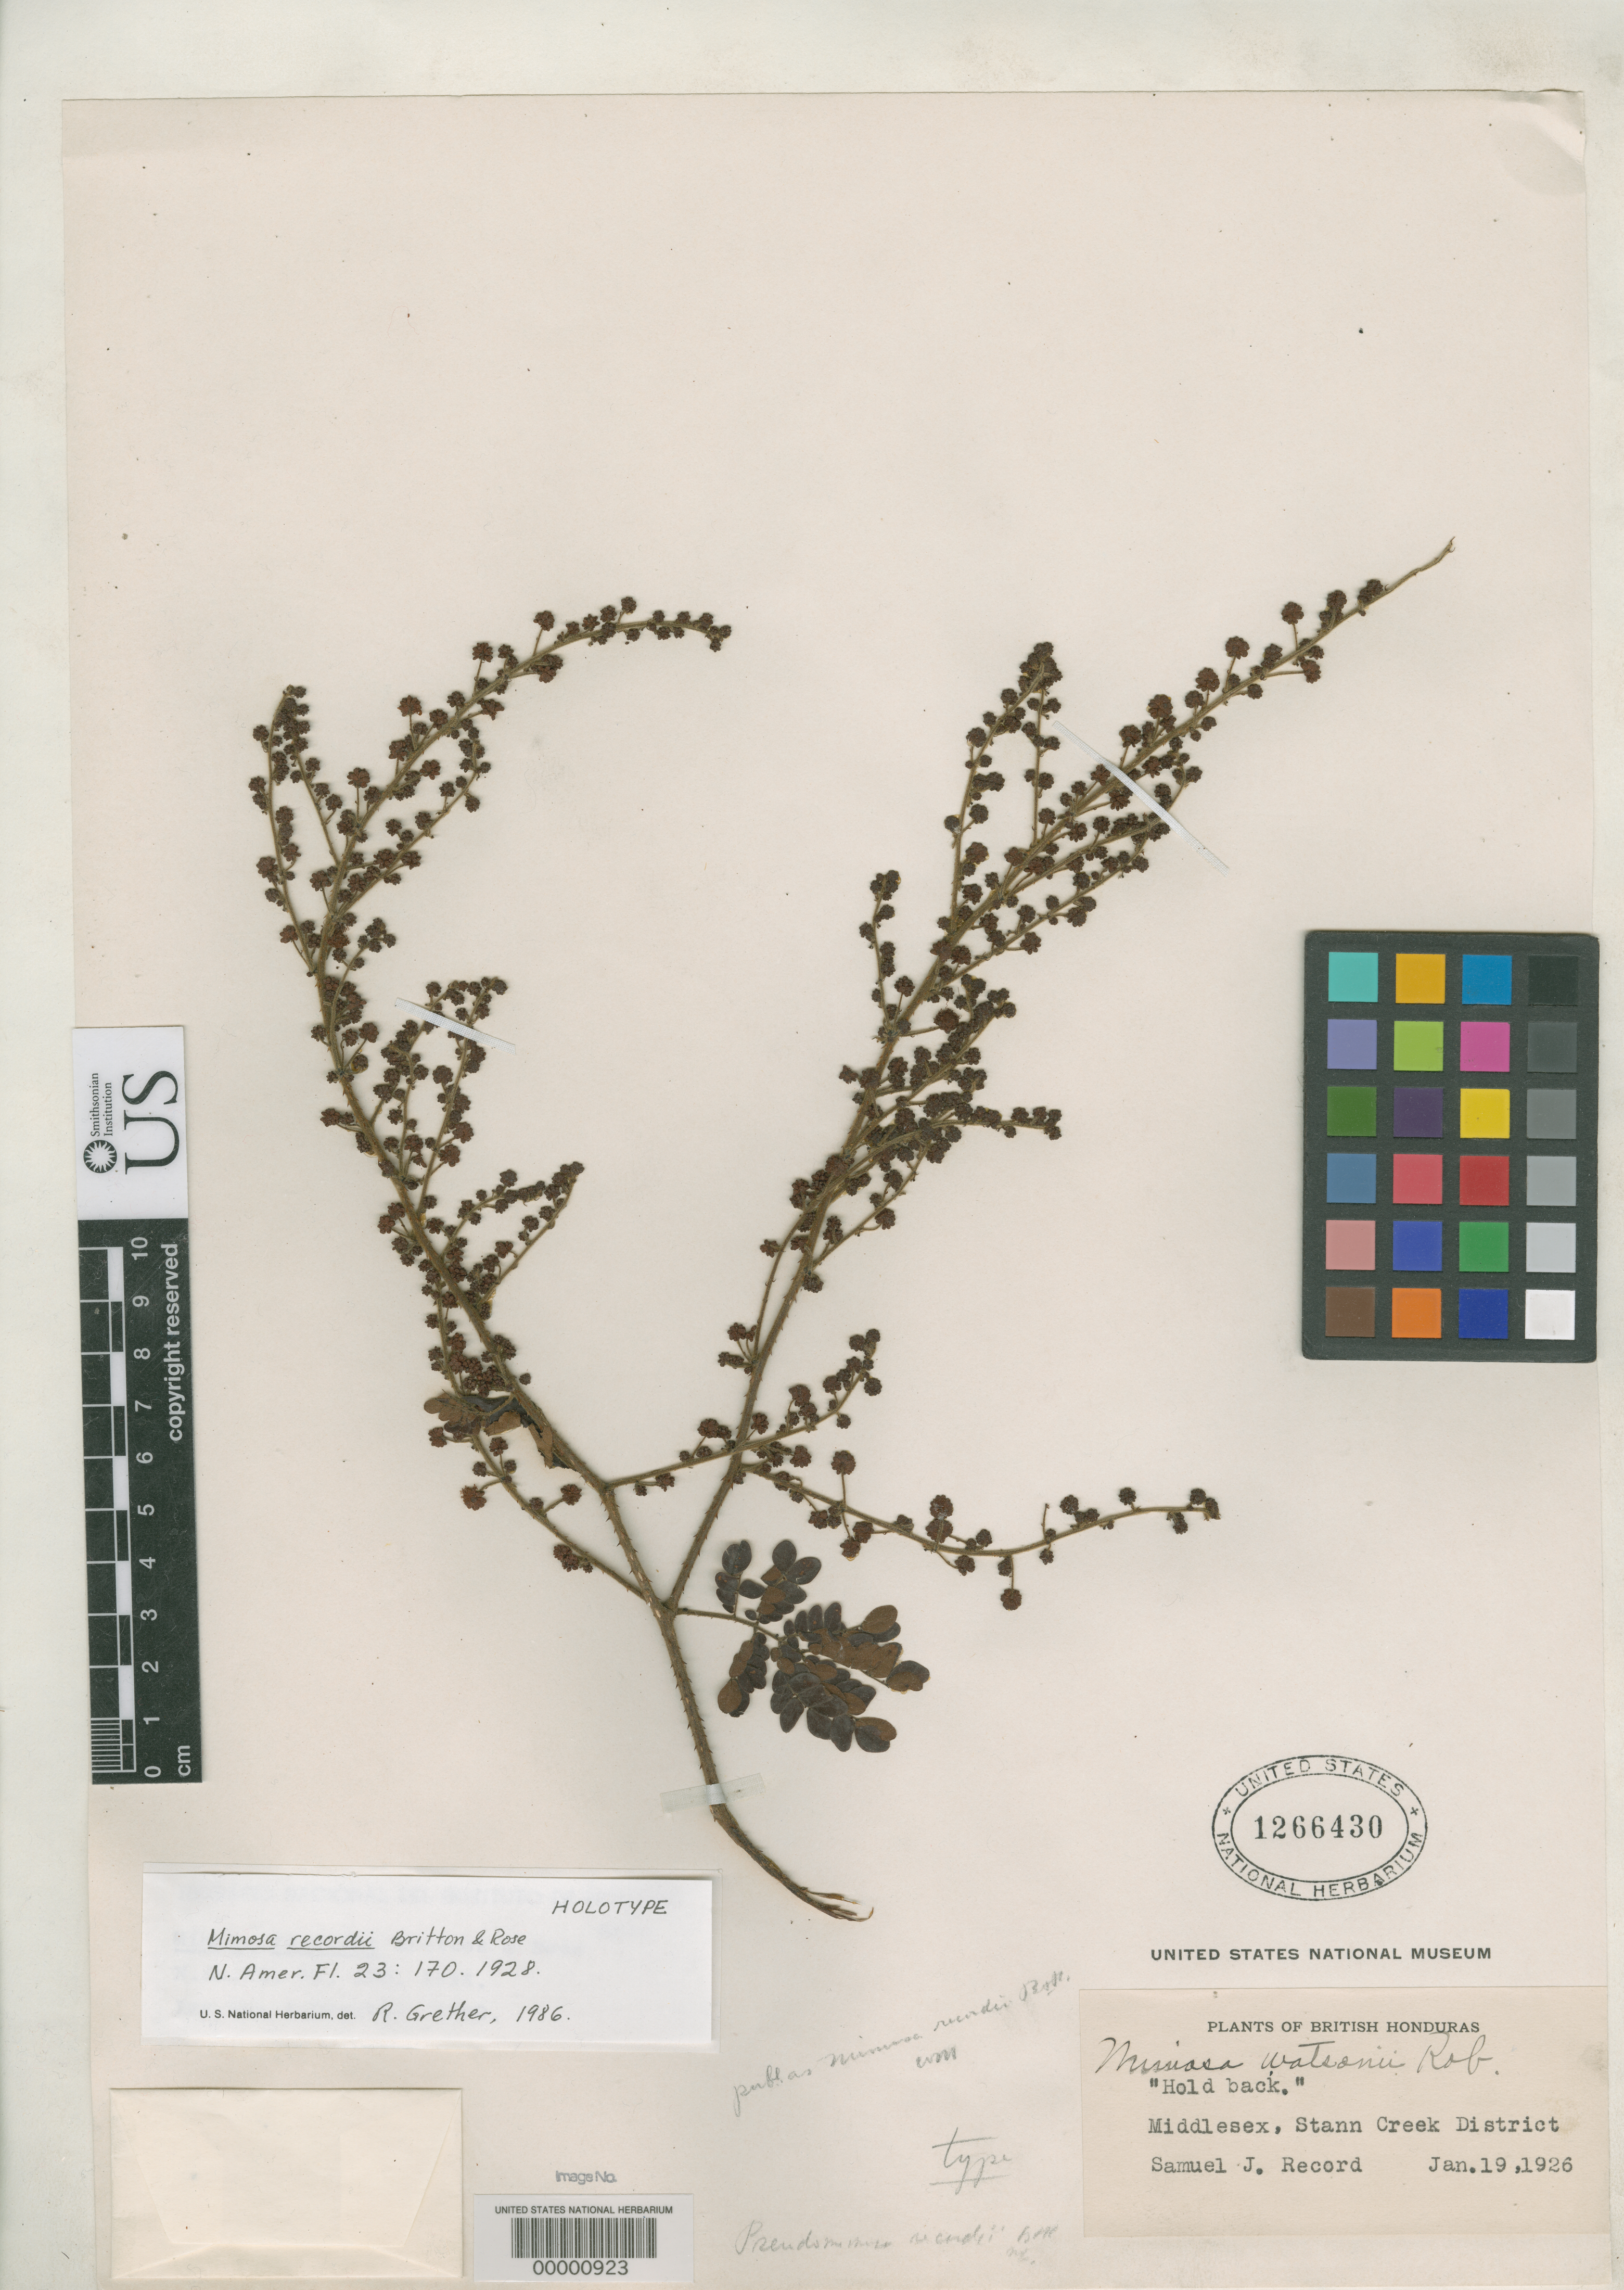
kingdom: Plantae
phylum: Tracheophyta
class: Magnoliopsida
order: Fabales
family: Fabaceae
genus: Mimosa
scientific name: Mimosa recordii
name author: Britton & Rose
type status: Type Collection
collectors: S. J. Record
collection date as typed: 19 Jan 1926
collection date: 1926-01-19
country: Belize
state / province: Stann Creek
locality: Middlesex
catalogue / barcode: US 1266430